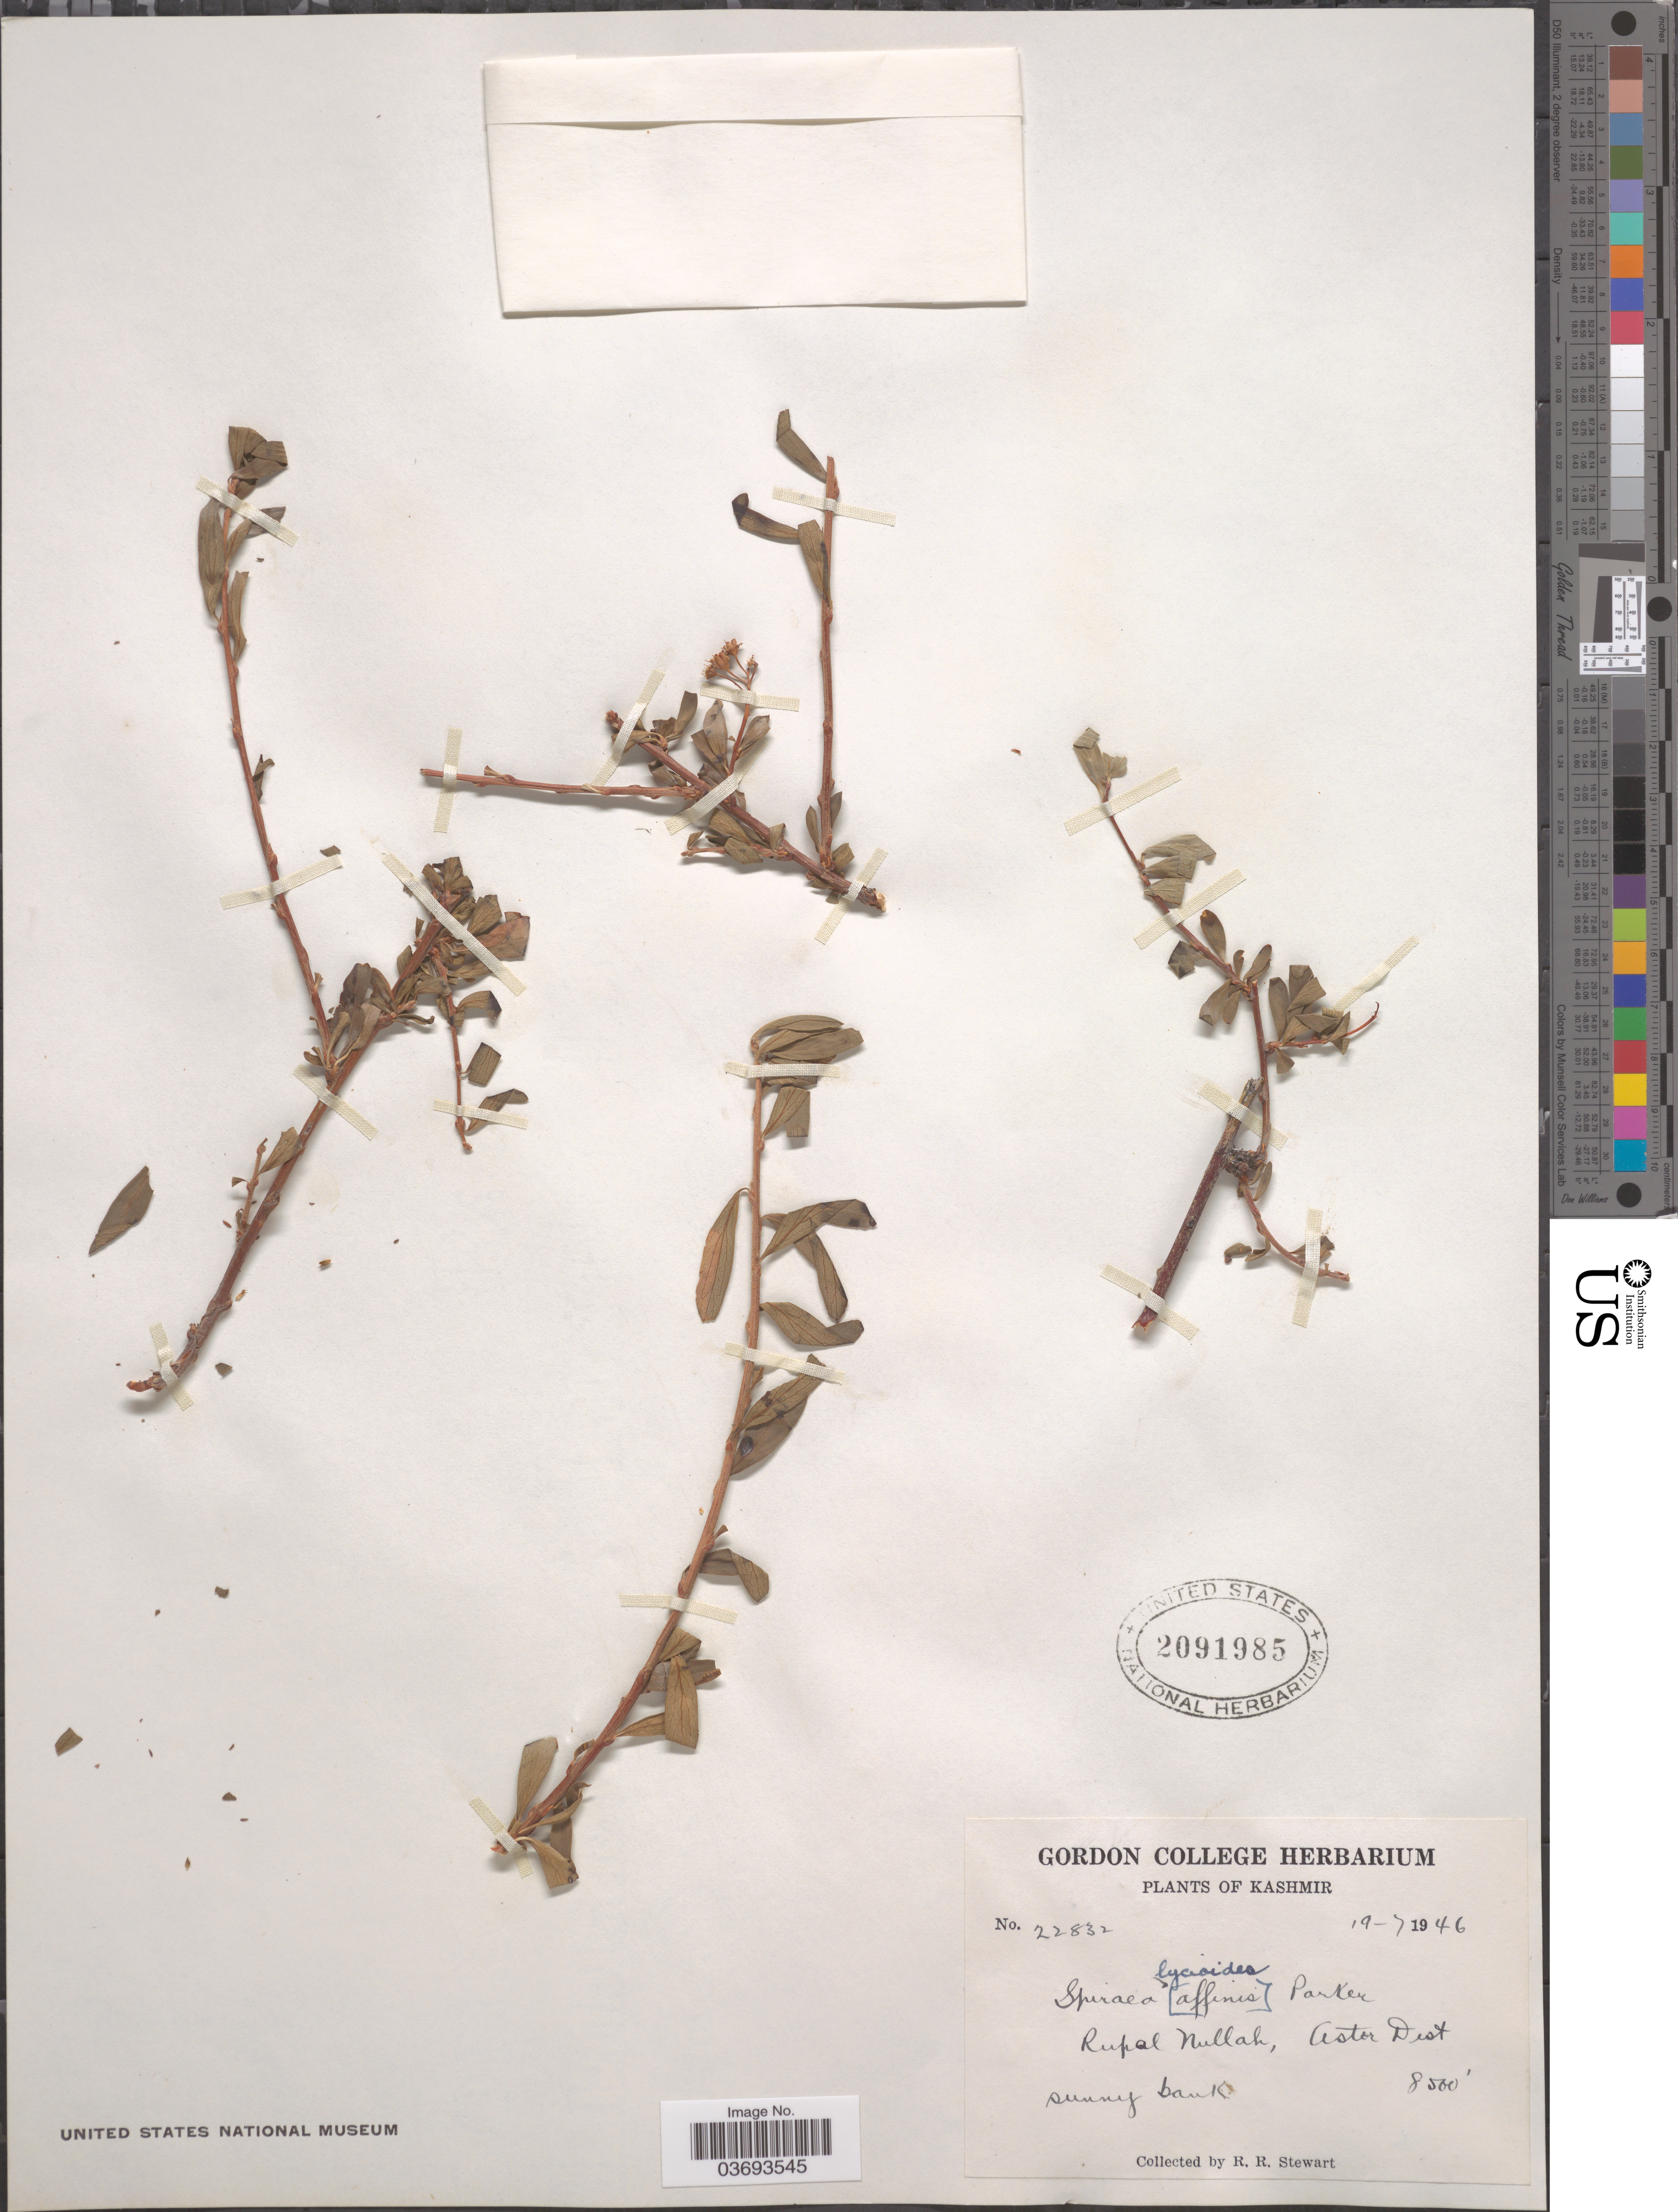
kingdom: Plantae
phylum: Tracheophyta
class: Magnoliopsida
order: Rosales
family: Rosaceae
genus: Spiraea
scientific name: Spiraea lycioides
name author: R. Parker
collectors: R. Stewart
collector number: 22832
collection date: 1946-07-19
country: India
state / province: Jammu and Kashmir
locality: Kashmir. Rupal Nullah, Astor Dist.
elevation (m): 2591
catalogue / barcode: US 2091985